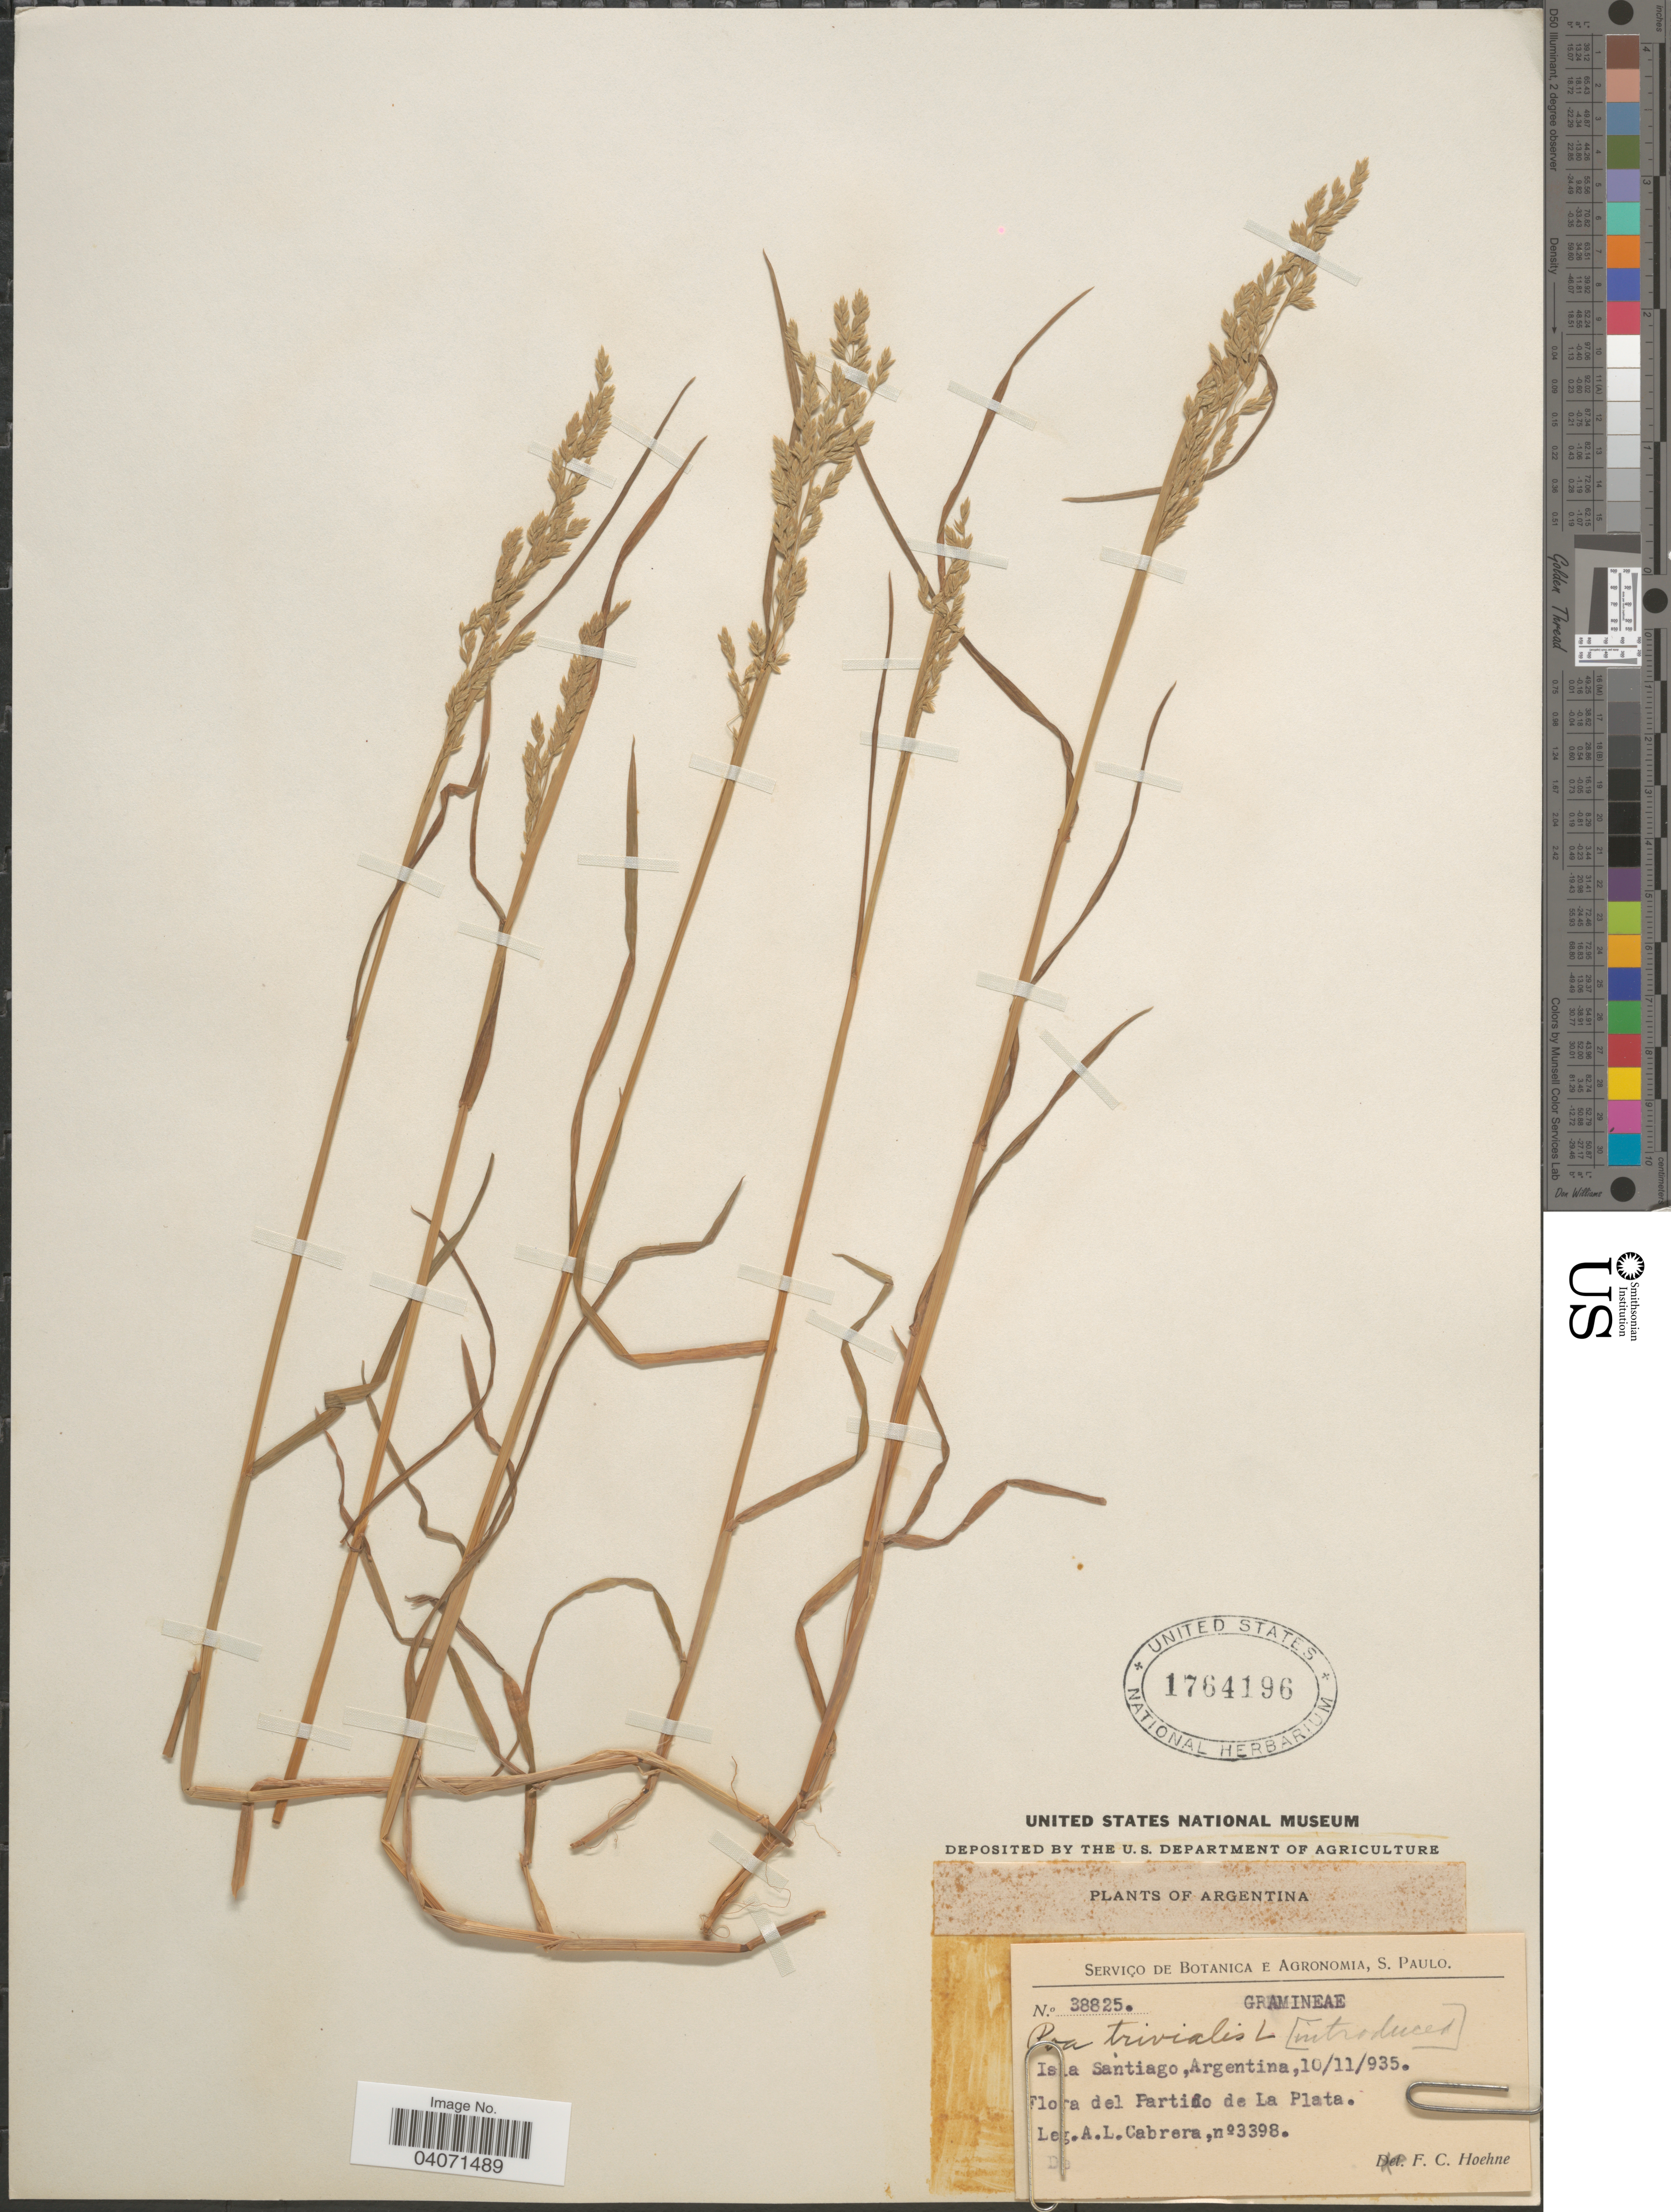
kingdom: Plantae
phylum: Tracheophyta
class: Liliopsida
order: Poales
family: Poaceae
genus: Poa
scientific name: Poa trivialis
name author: L.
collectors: A. L. Cabrera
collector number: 3398/38825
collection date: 1935-11-10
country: Argentina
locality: Isla Santiago. Flora del Partido de La Plata.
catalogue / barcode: US 1764196